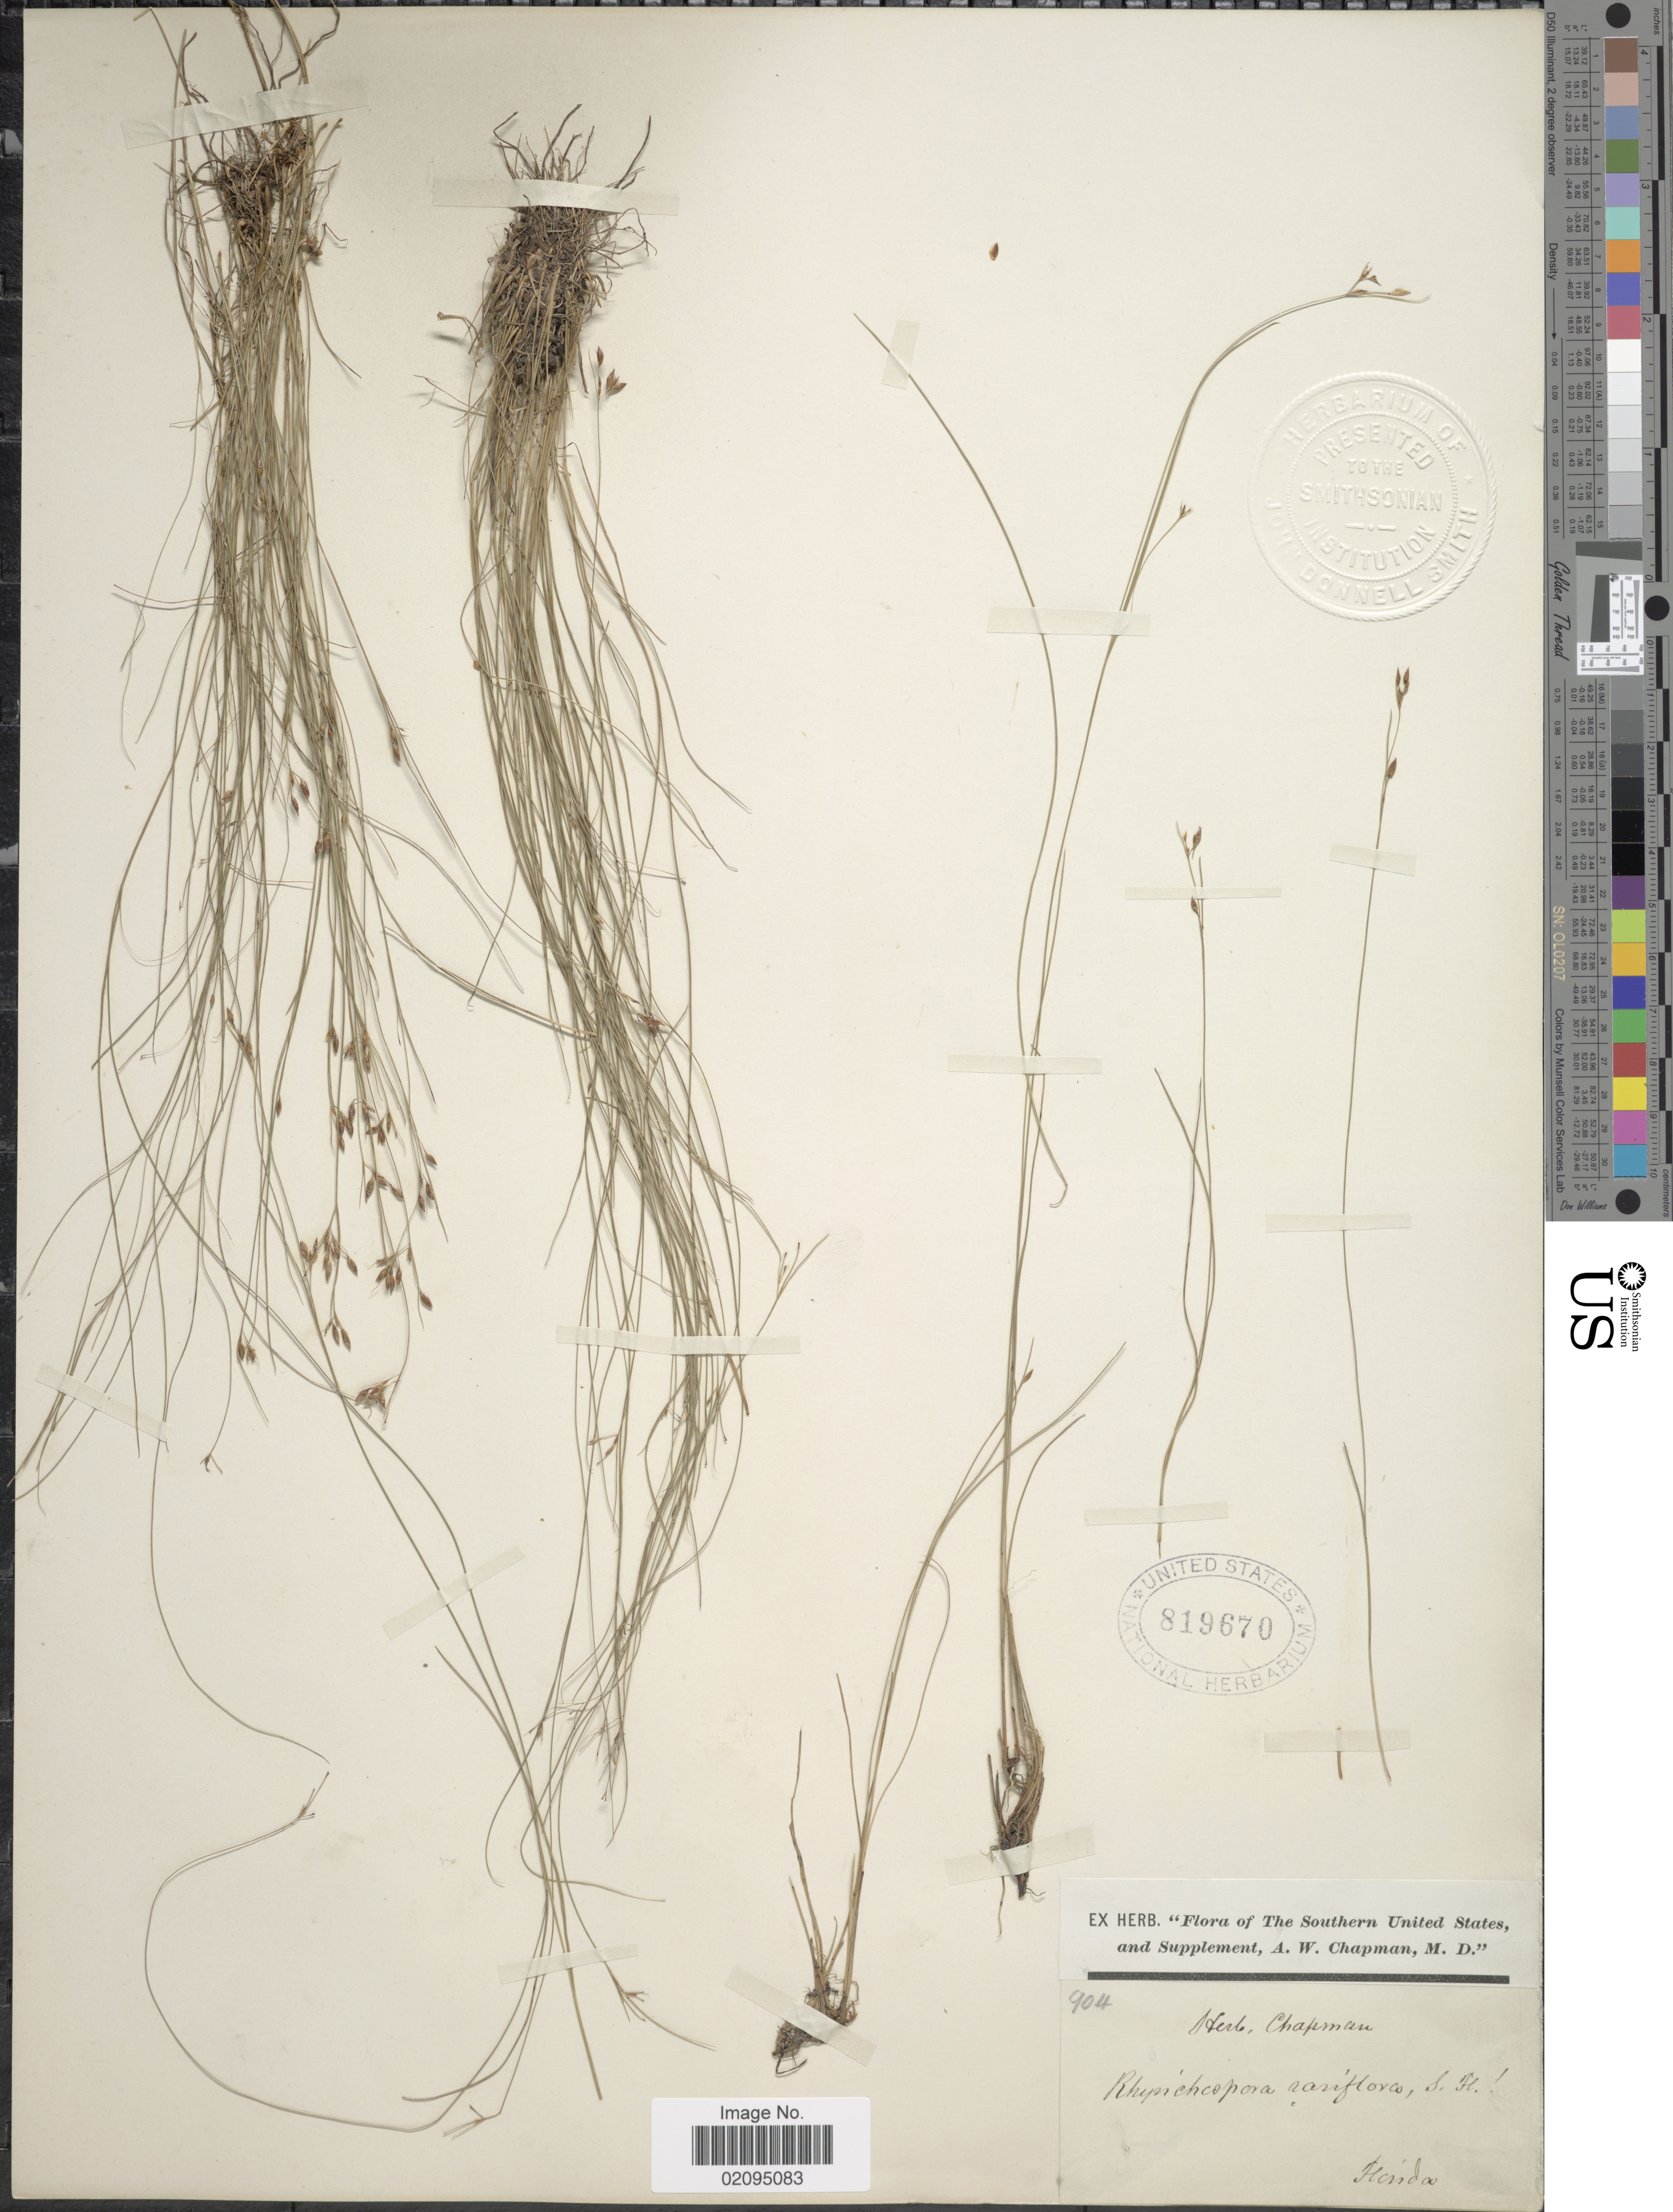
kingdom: Plantae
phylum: Tracheophyta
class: Liliopsida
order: Poales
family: Cyperaceae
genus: Rhynchospora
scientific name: Rhynchospora rariflora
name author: (Michx.) Elliott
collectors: A. W. Chapman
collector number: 904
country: United States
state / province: Florida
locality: Southern United States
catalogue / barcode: US 819670